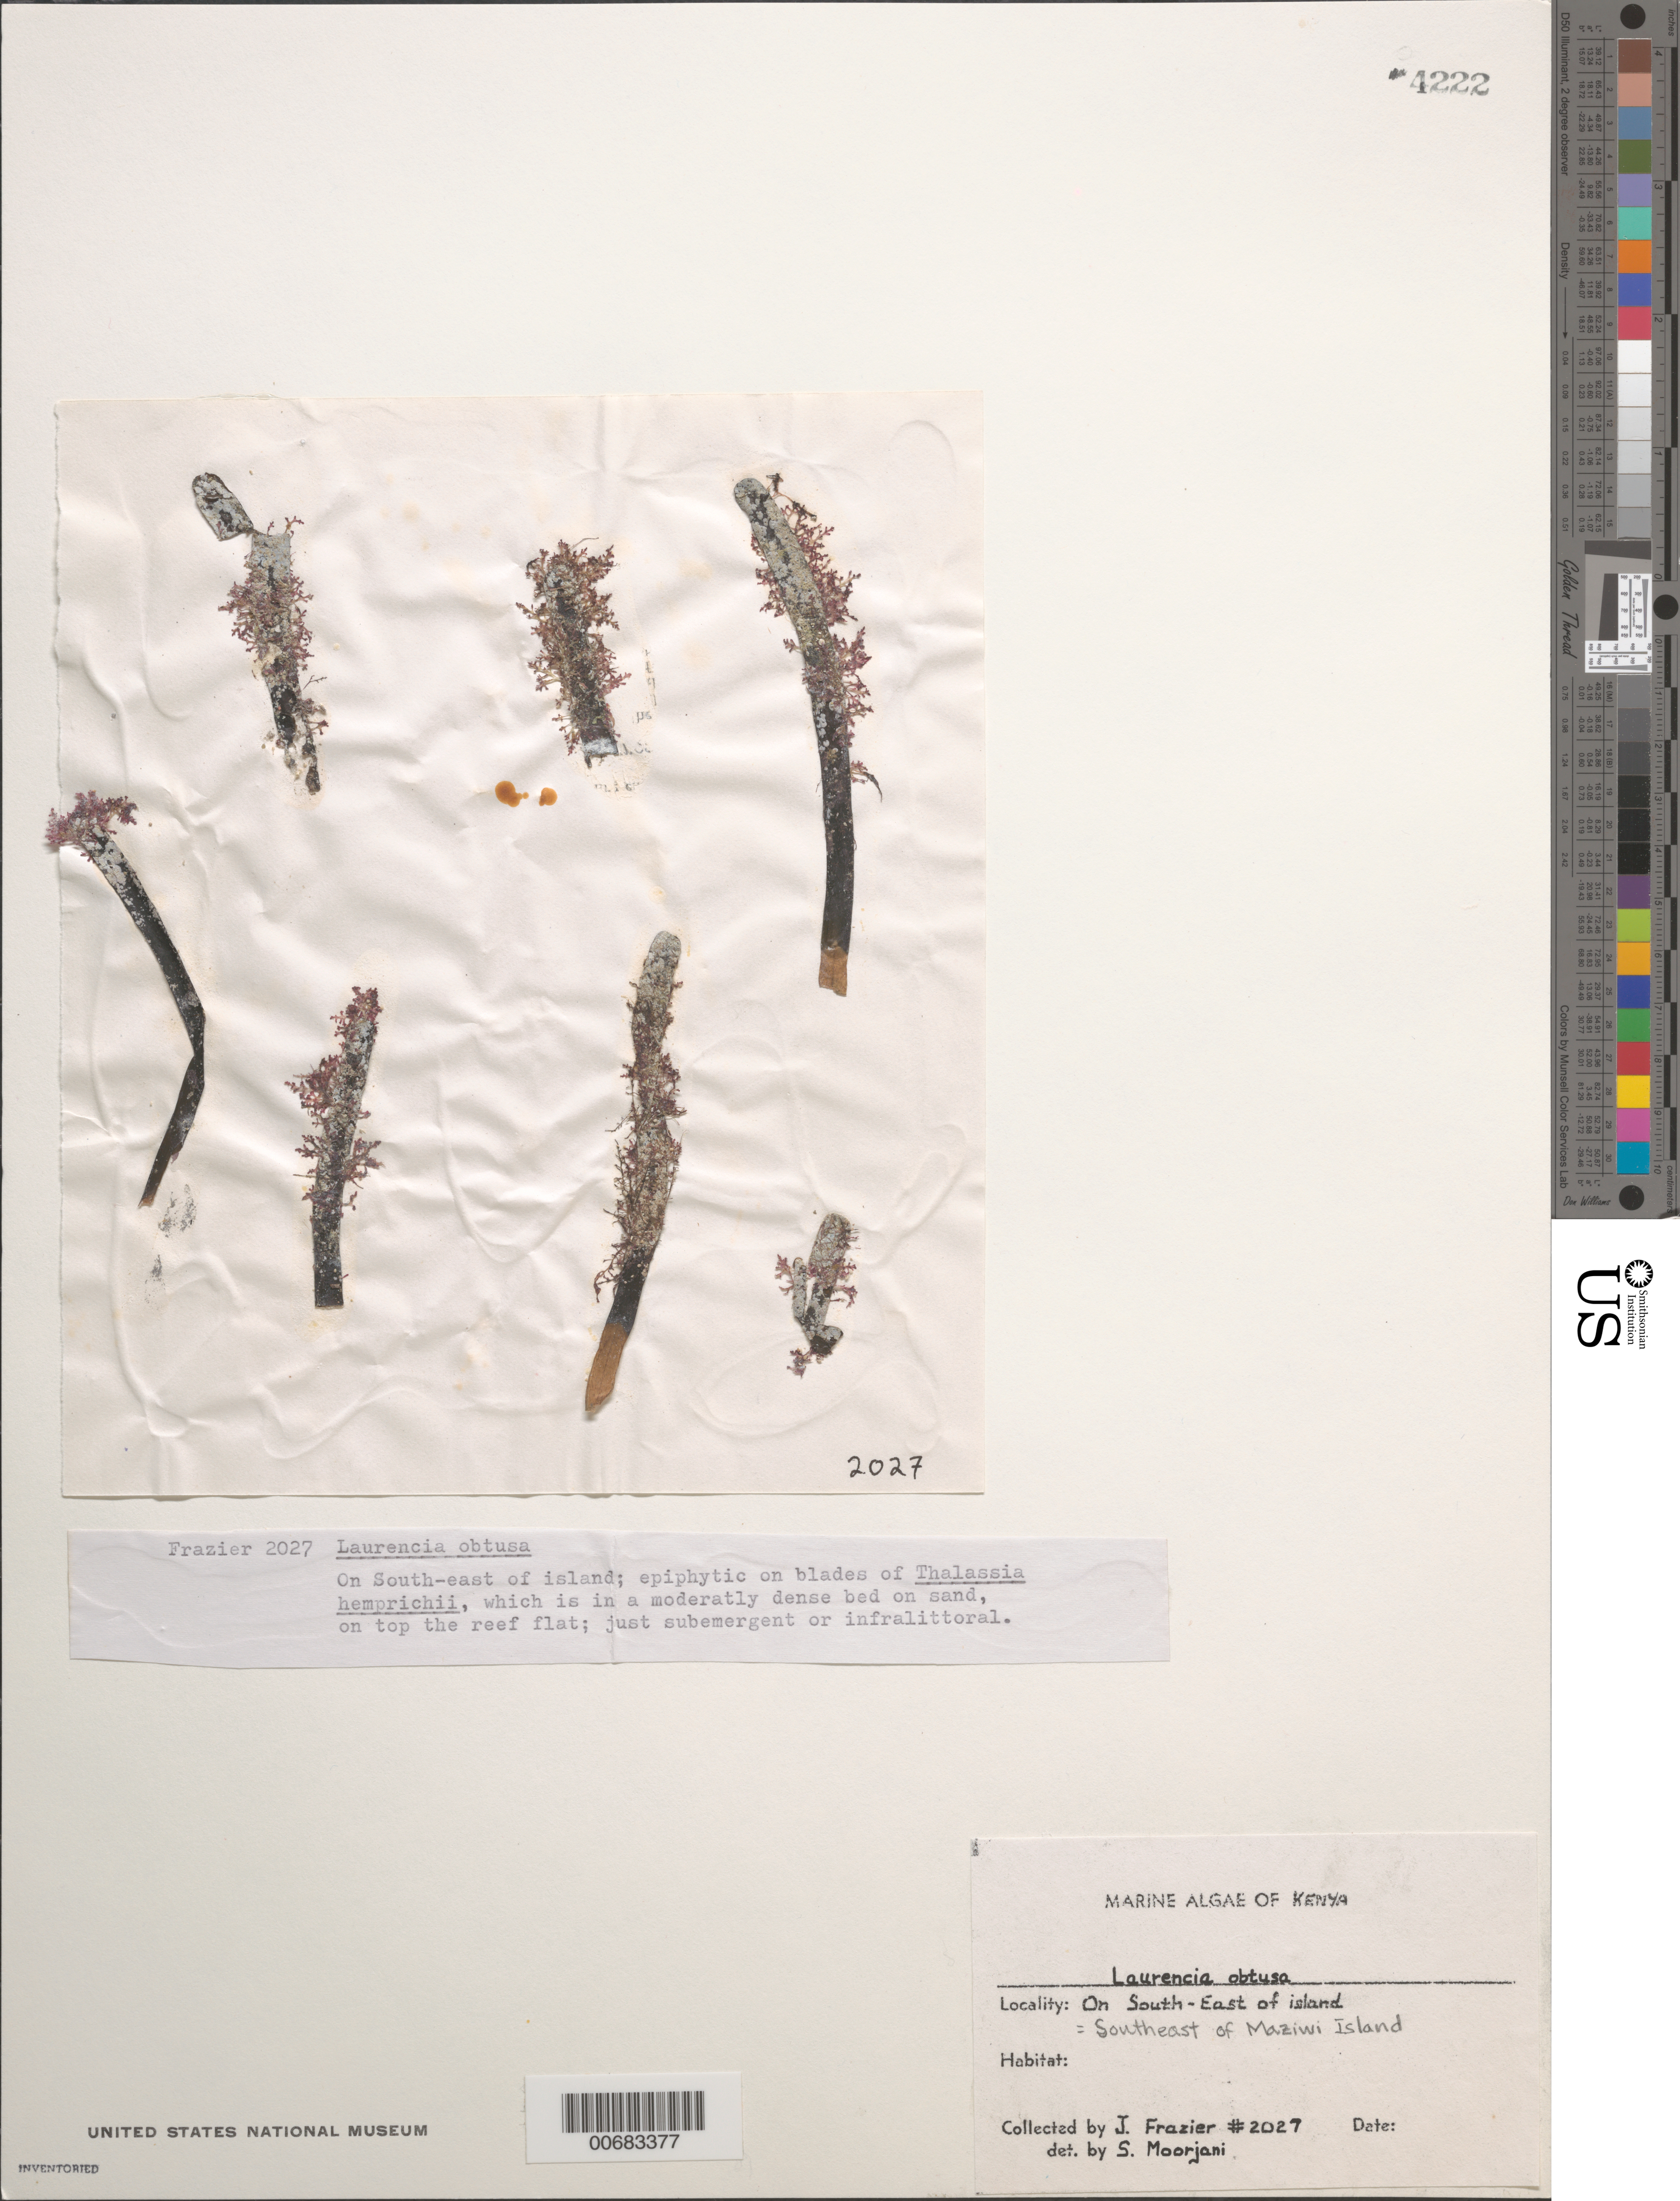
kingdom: Plantae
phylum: Rhodophyta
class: Florideophyceae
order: Ceramiales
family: Rhodomelaceae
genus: Laurencia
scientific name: Laurencia obtusa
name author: (Huds.) J.V.Lamouroux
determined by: Moorjani, S.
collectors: J. Frazier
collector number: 2027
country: Tanzania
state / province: Tanga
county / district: Pangani District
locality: Southeast of Maziwi Island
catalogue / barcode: US 4222